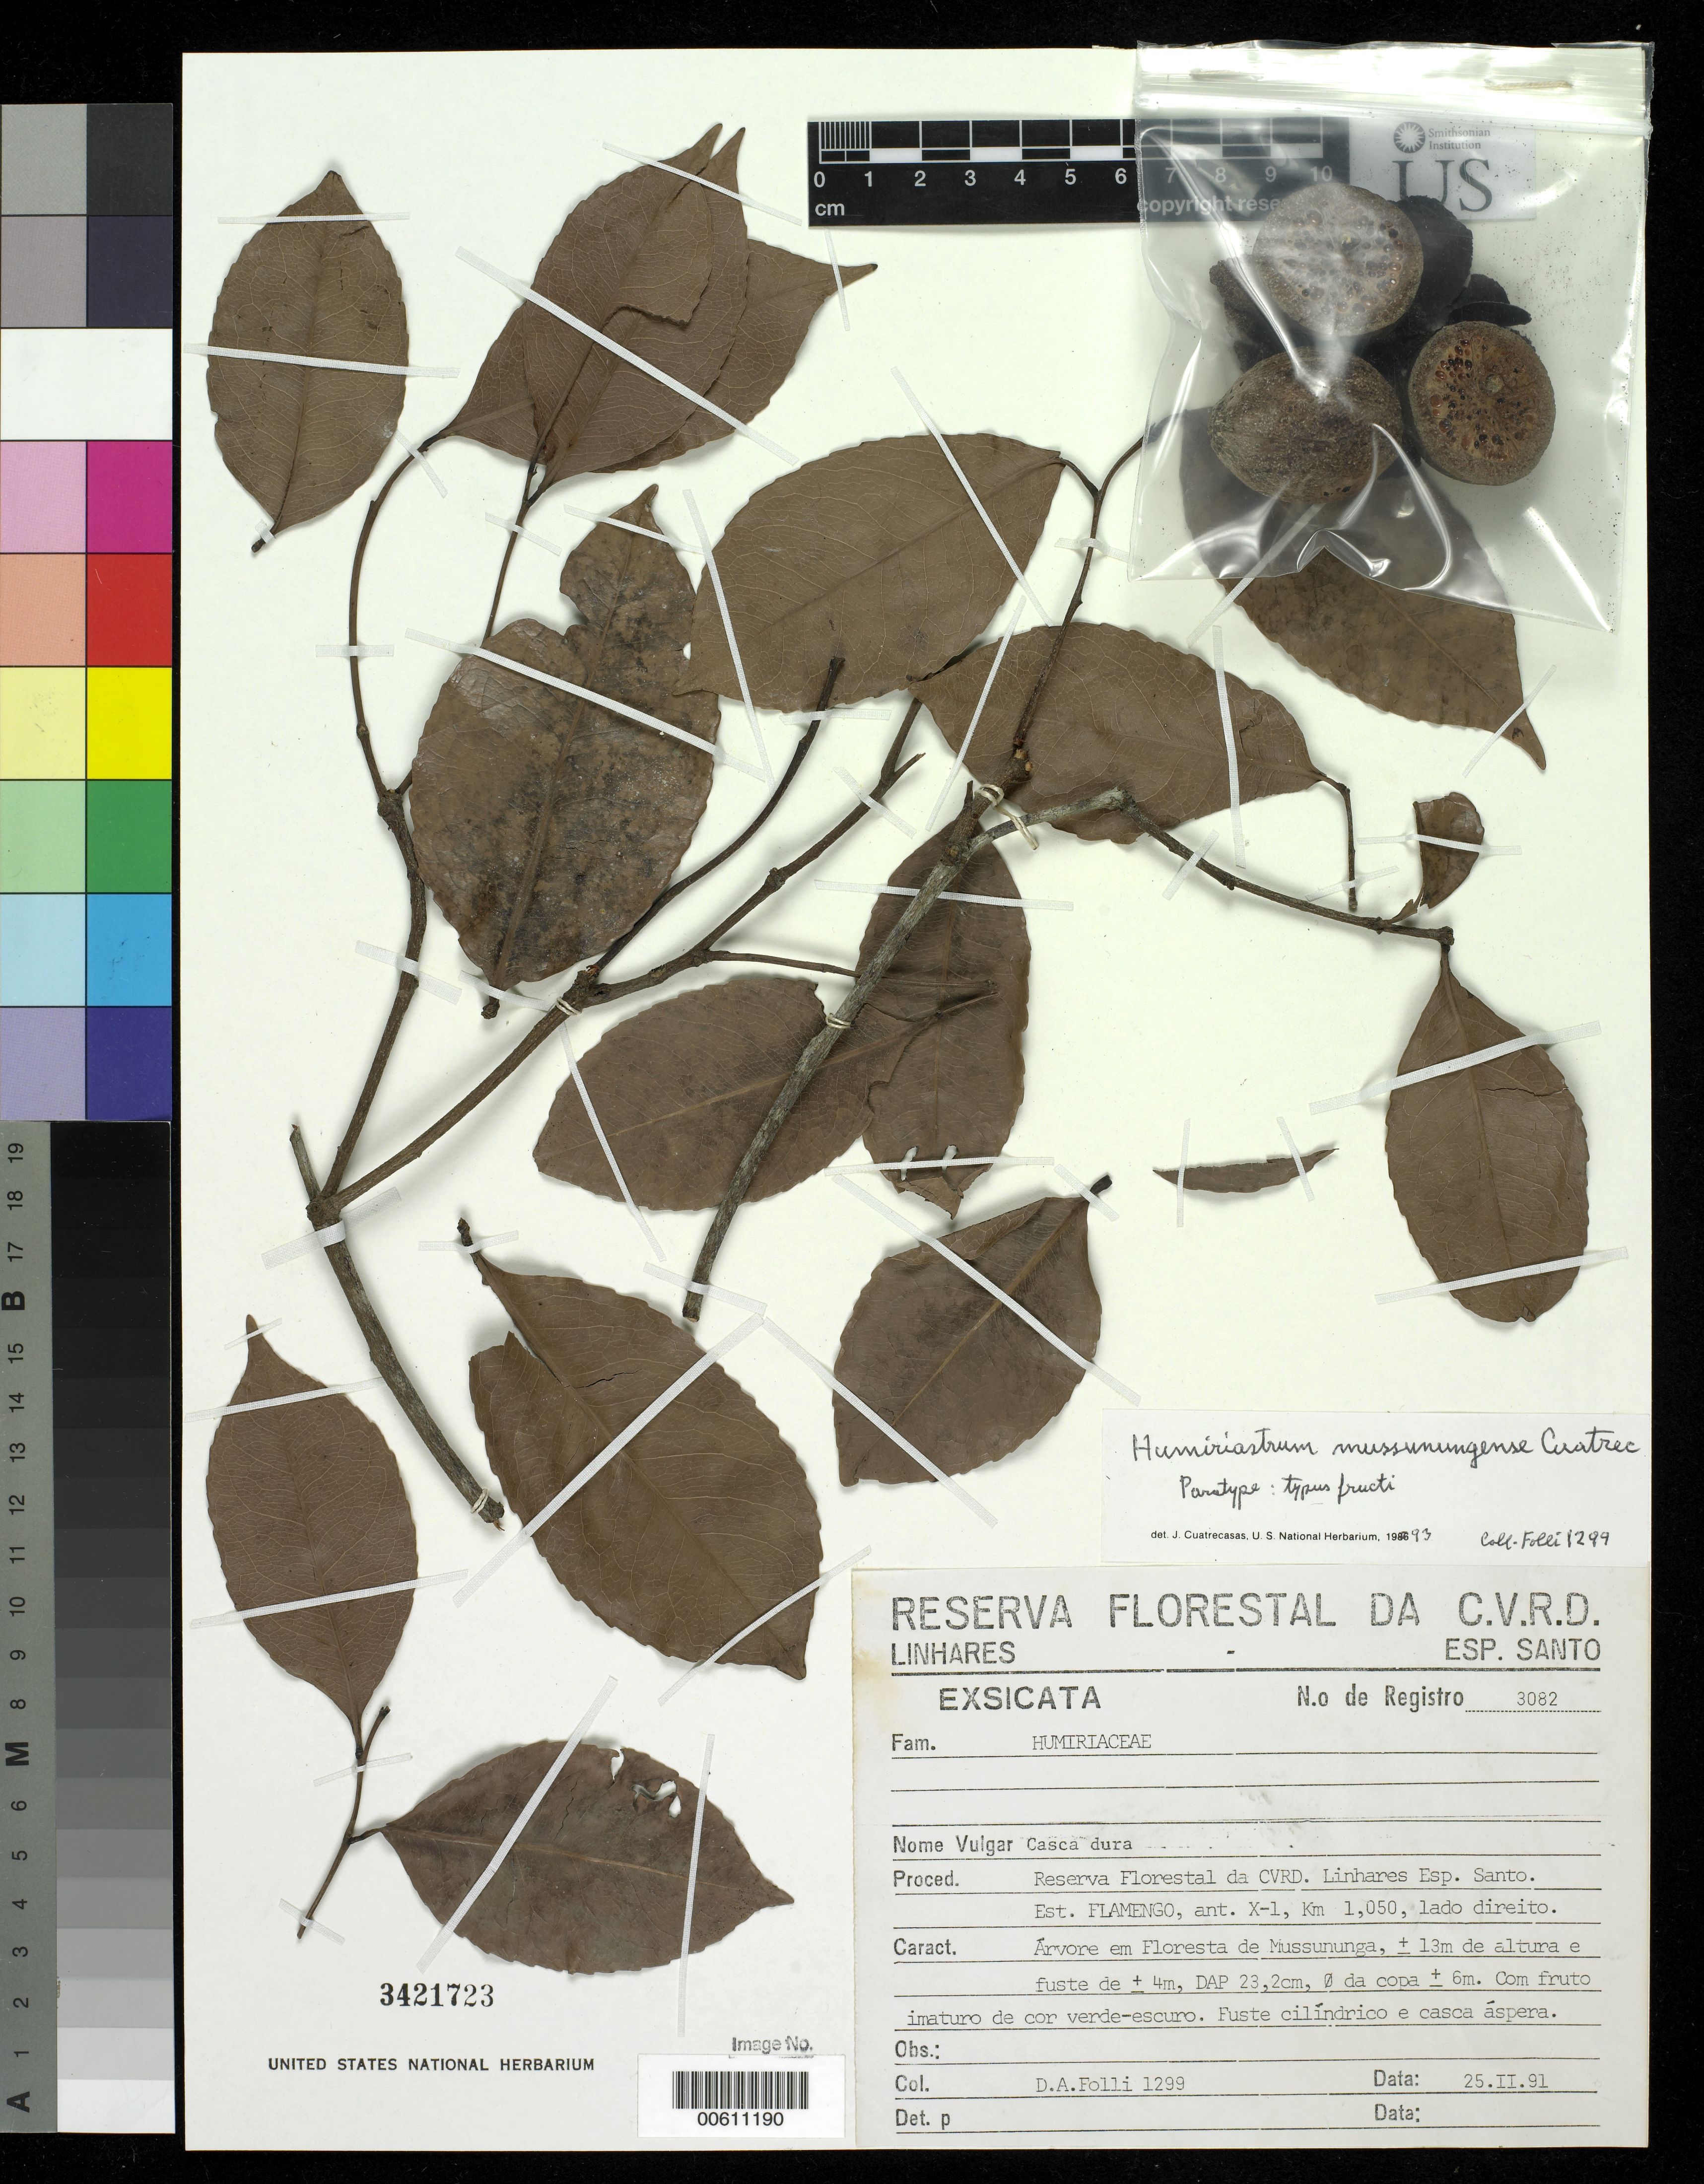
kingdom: Plantae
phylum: Tracheophyta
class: Magnoliopsida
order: Malpighiales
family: Humiriaceae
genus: Humiriastrum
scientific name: Humiriastrum mussunungense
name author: Cuatrec.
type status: Paratype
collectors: D. Folli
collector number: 1299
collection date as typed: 25 Feb 1991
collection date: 1991-02-25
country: Brazil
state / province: Espírito Santo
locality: Reserva Florestal da CVRD. Linhares. Est. Flamengo, ant. X-1, km. 1050, lado direito.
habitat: Arvore em Floresta de Mussununga.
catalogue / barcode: US 3421723